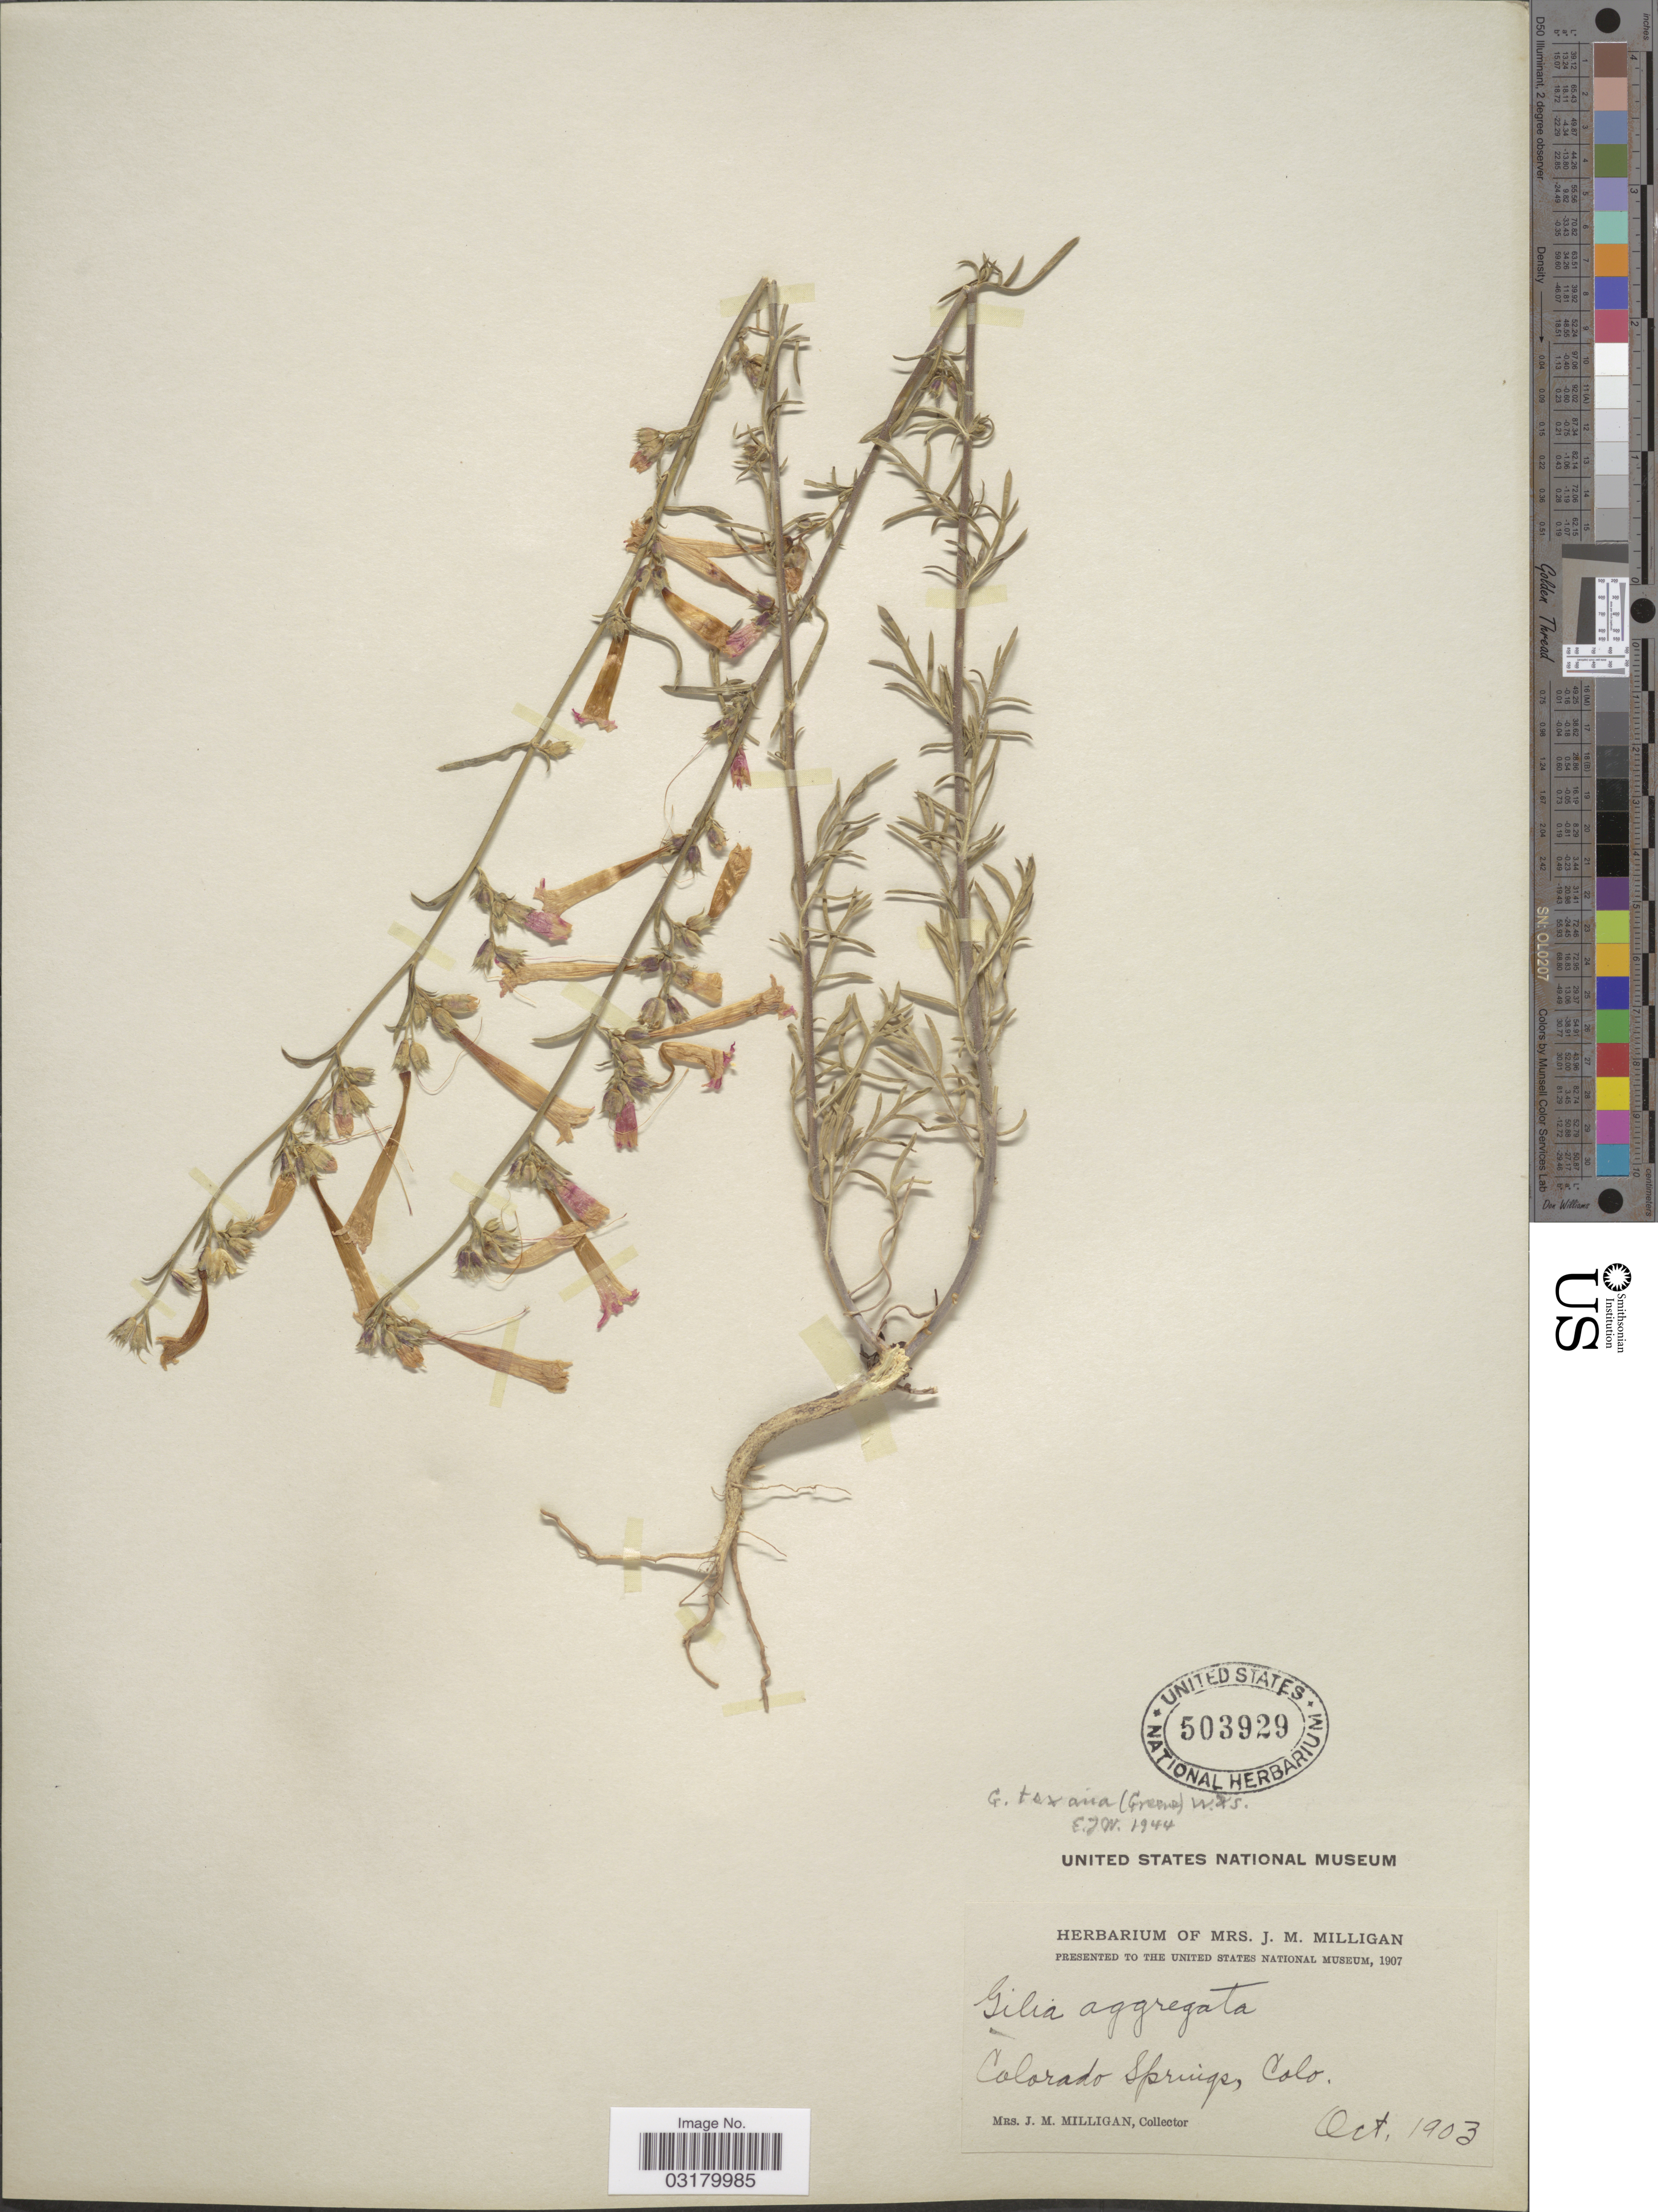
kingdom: Plantae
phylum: Tracheophyta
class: Magnoliopsida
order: Ericales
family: Polemoniaceae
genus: Ipomopsis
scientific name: Ipomopsis aggregata subsp. formosissima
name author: (Greene) Wherry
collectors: J. Milligan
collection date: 1903-10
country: United States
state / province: Colorado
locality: Colorado Springs.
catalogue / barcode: US 503929